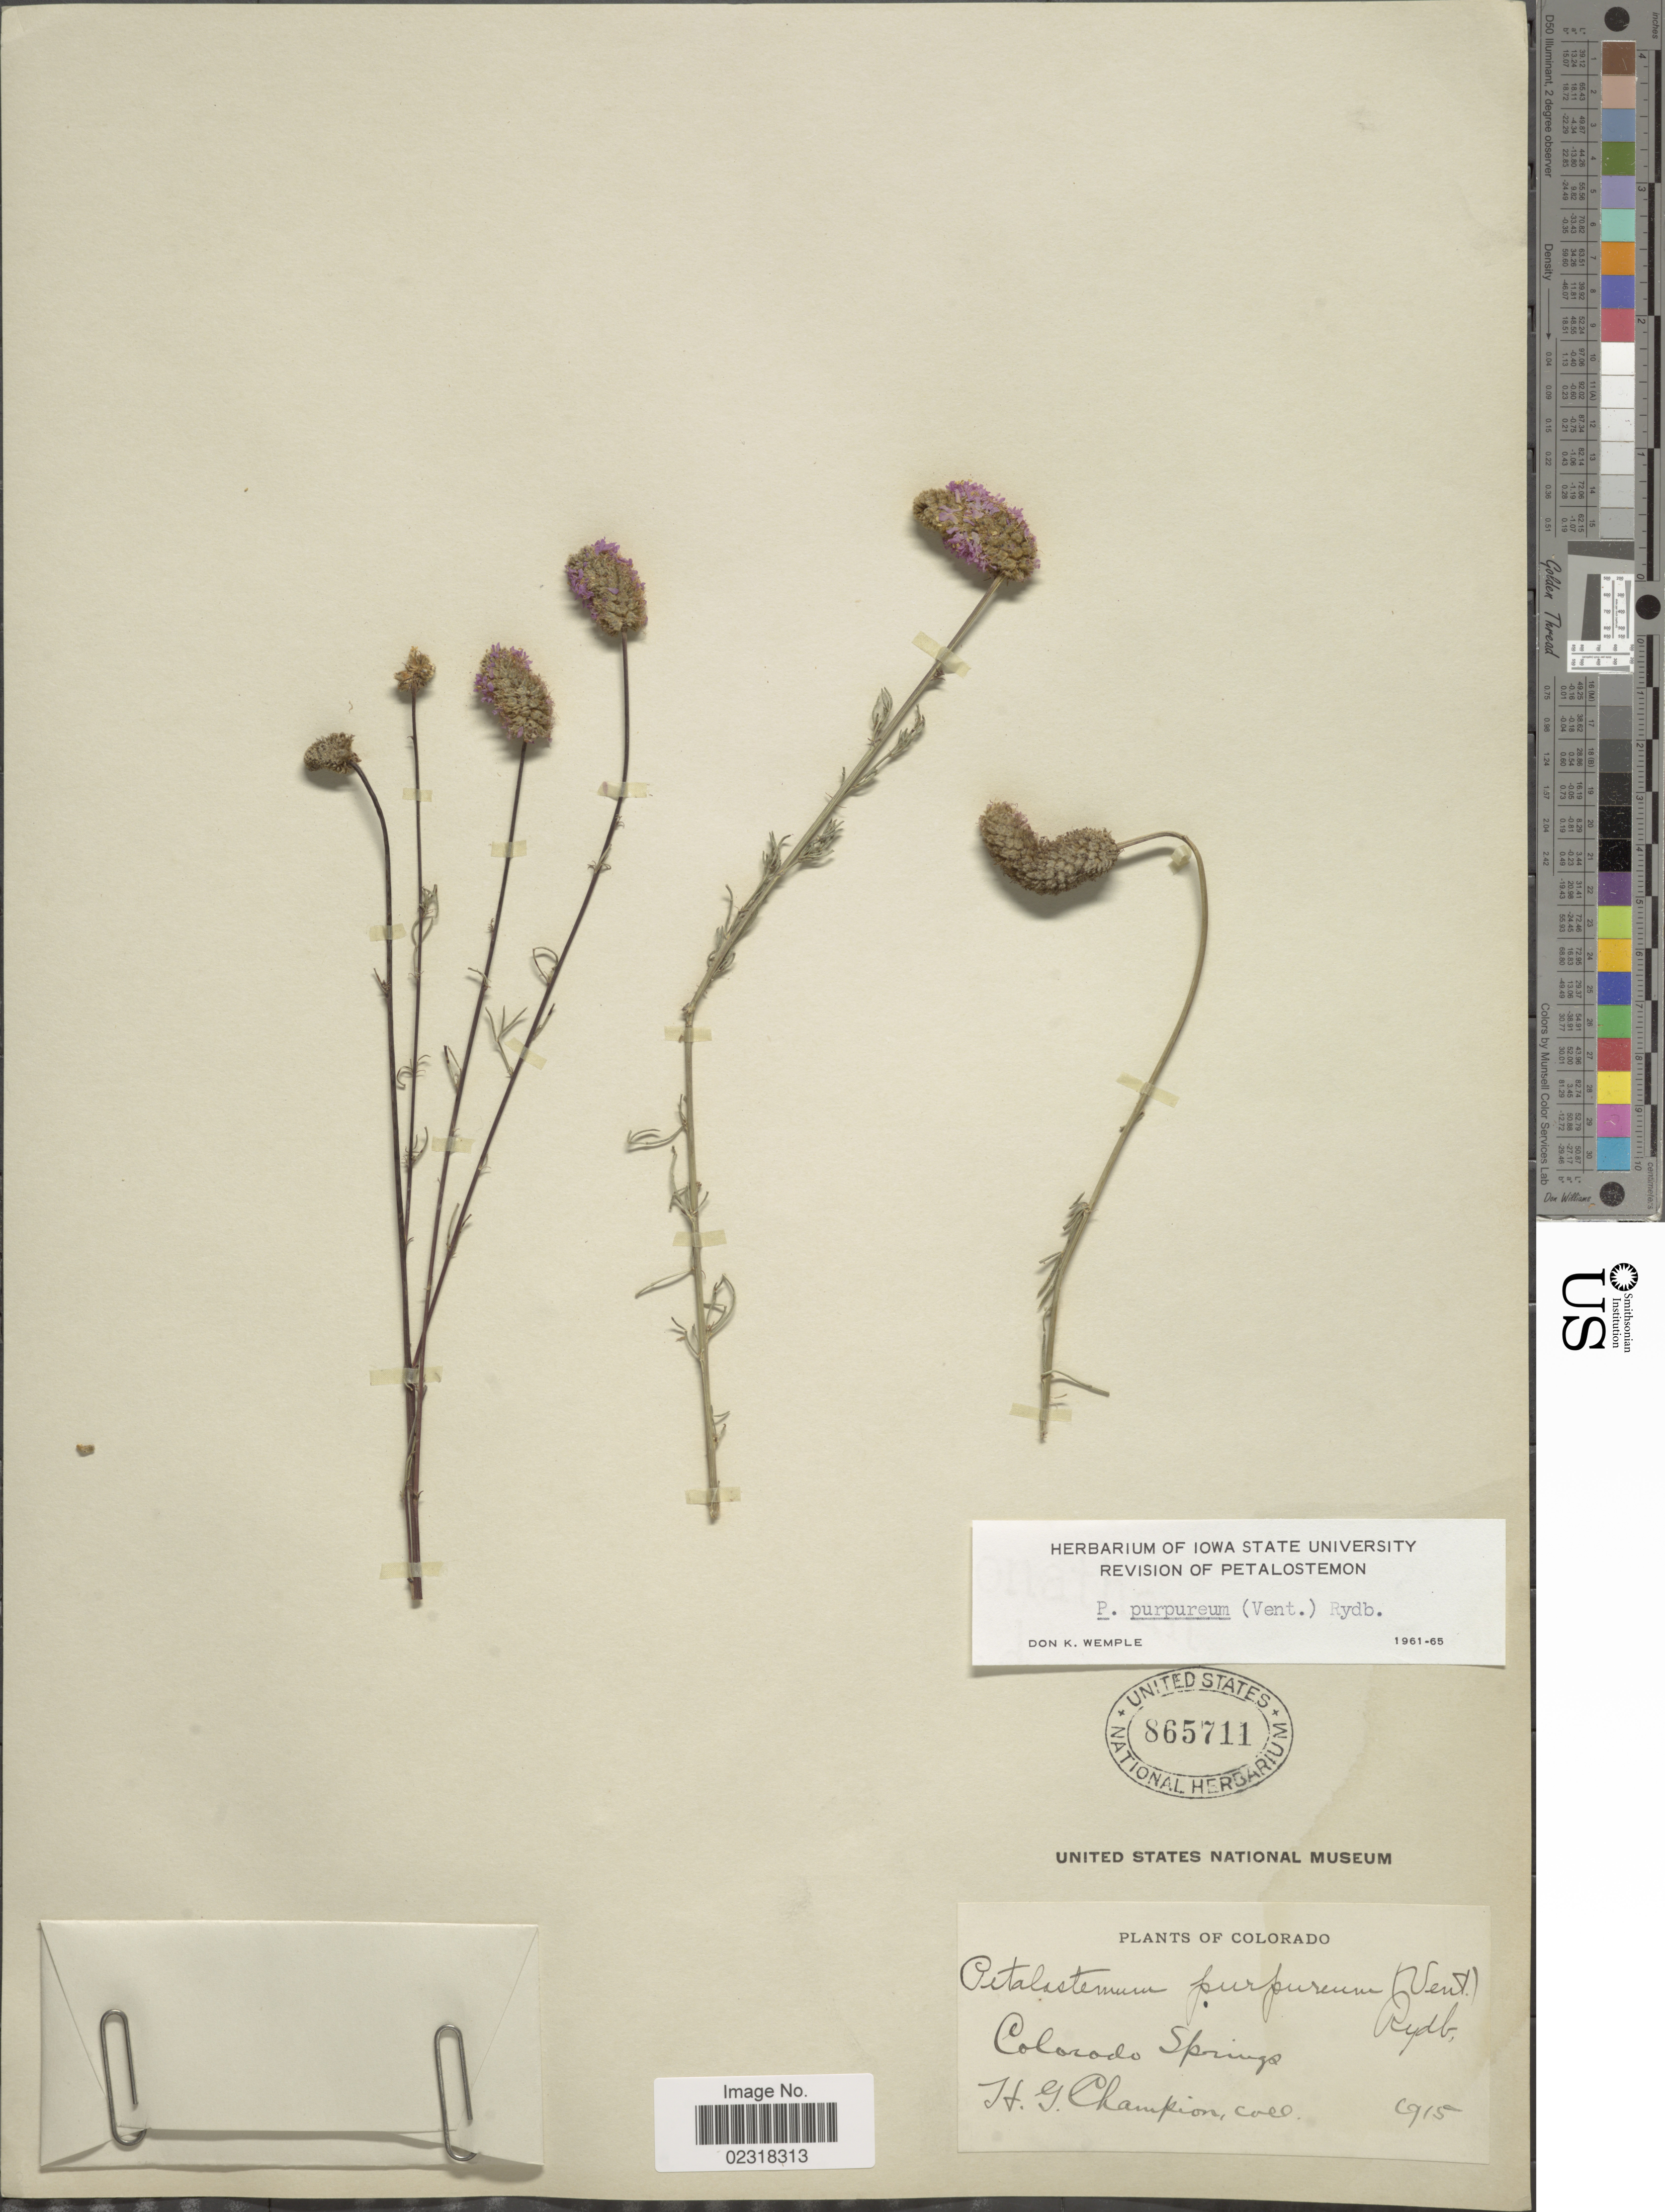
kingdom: Plantae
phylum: Tracheophyta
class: Magnoliopsida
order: Fabales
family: Fabaceae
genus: Dalea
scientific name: Dalea purpurea var. purpurea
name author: Vent.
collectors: H. Champion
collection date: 1915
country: United States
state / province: Colorado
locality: Colorado Springs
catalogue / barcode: US 865711